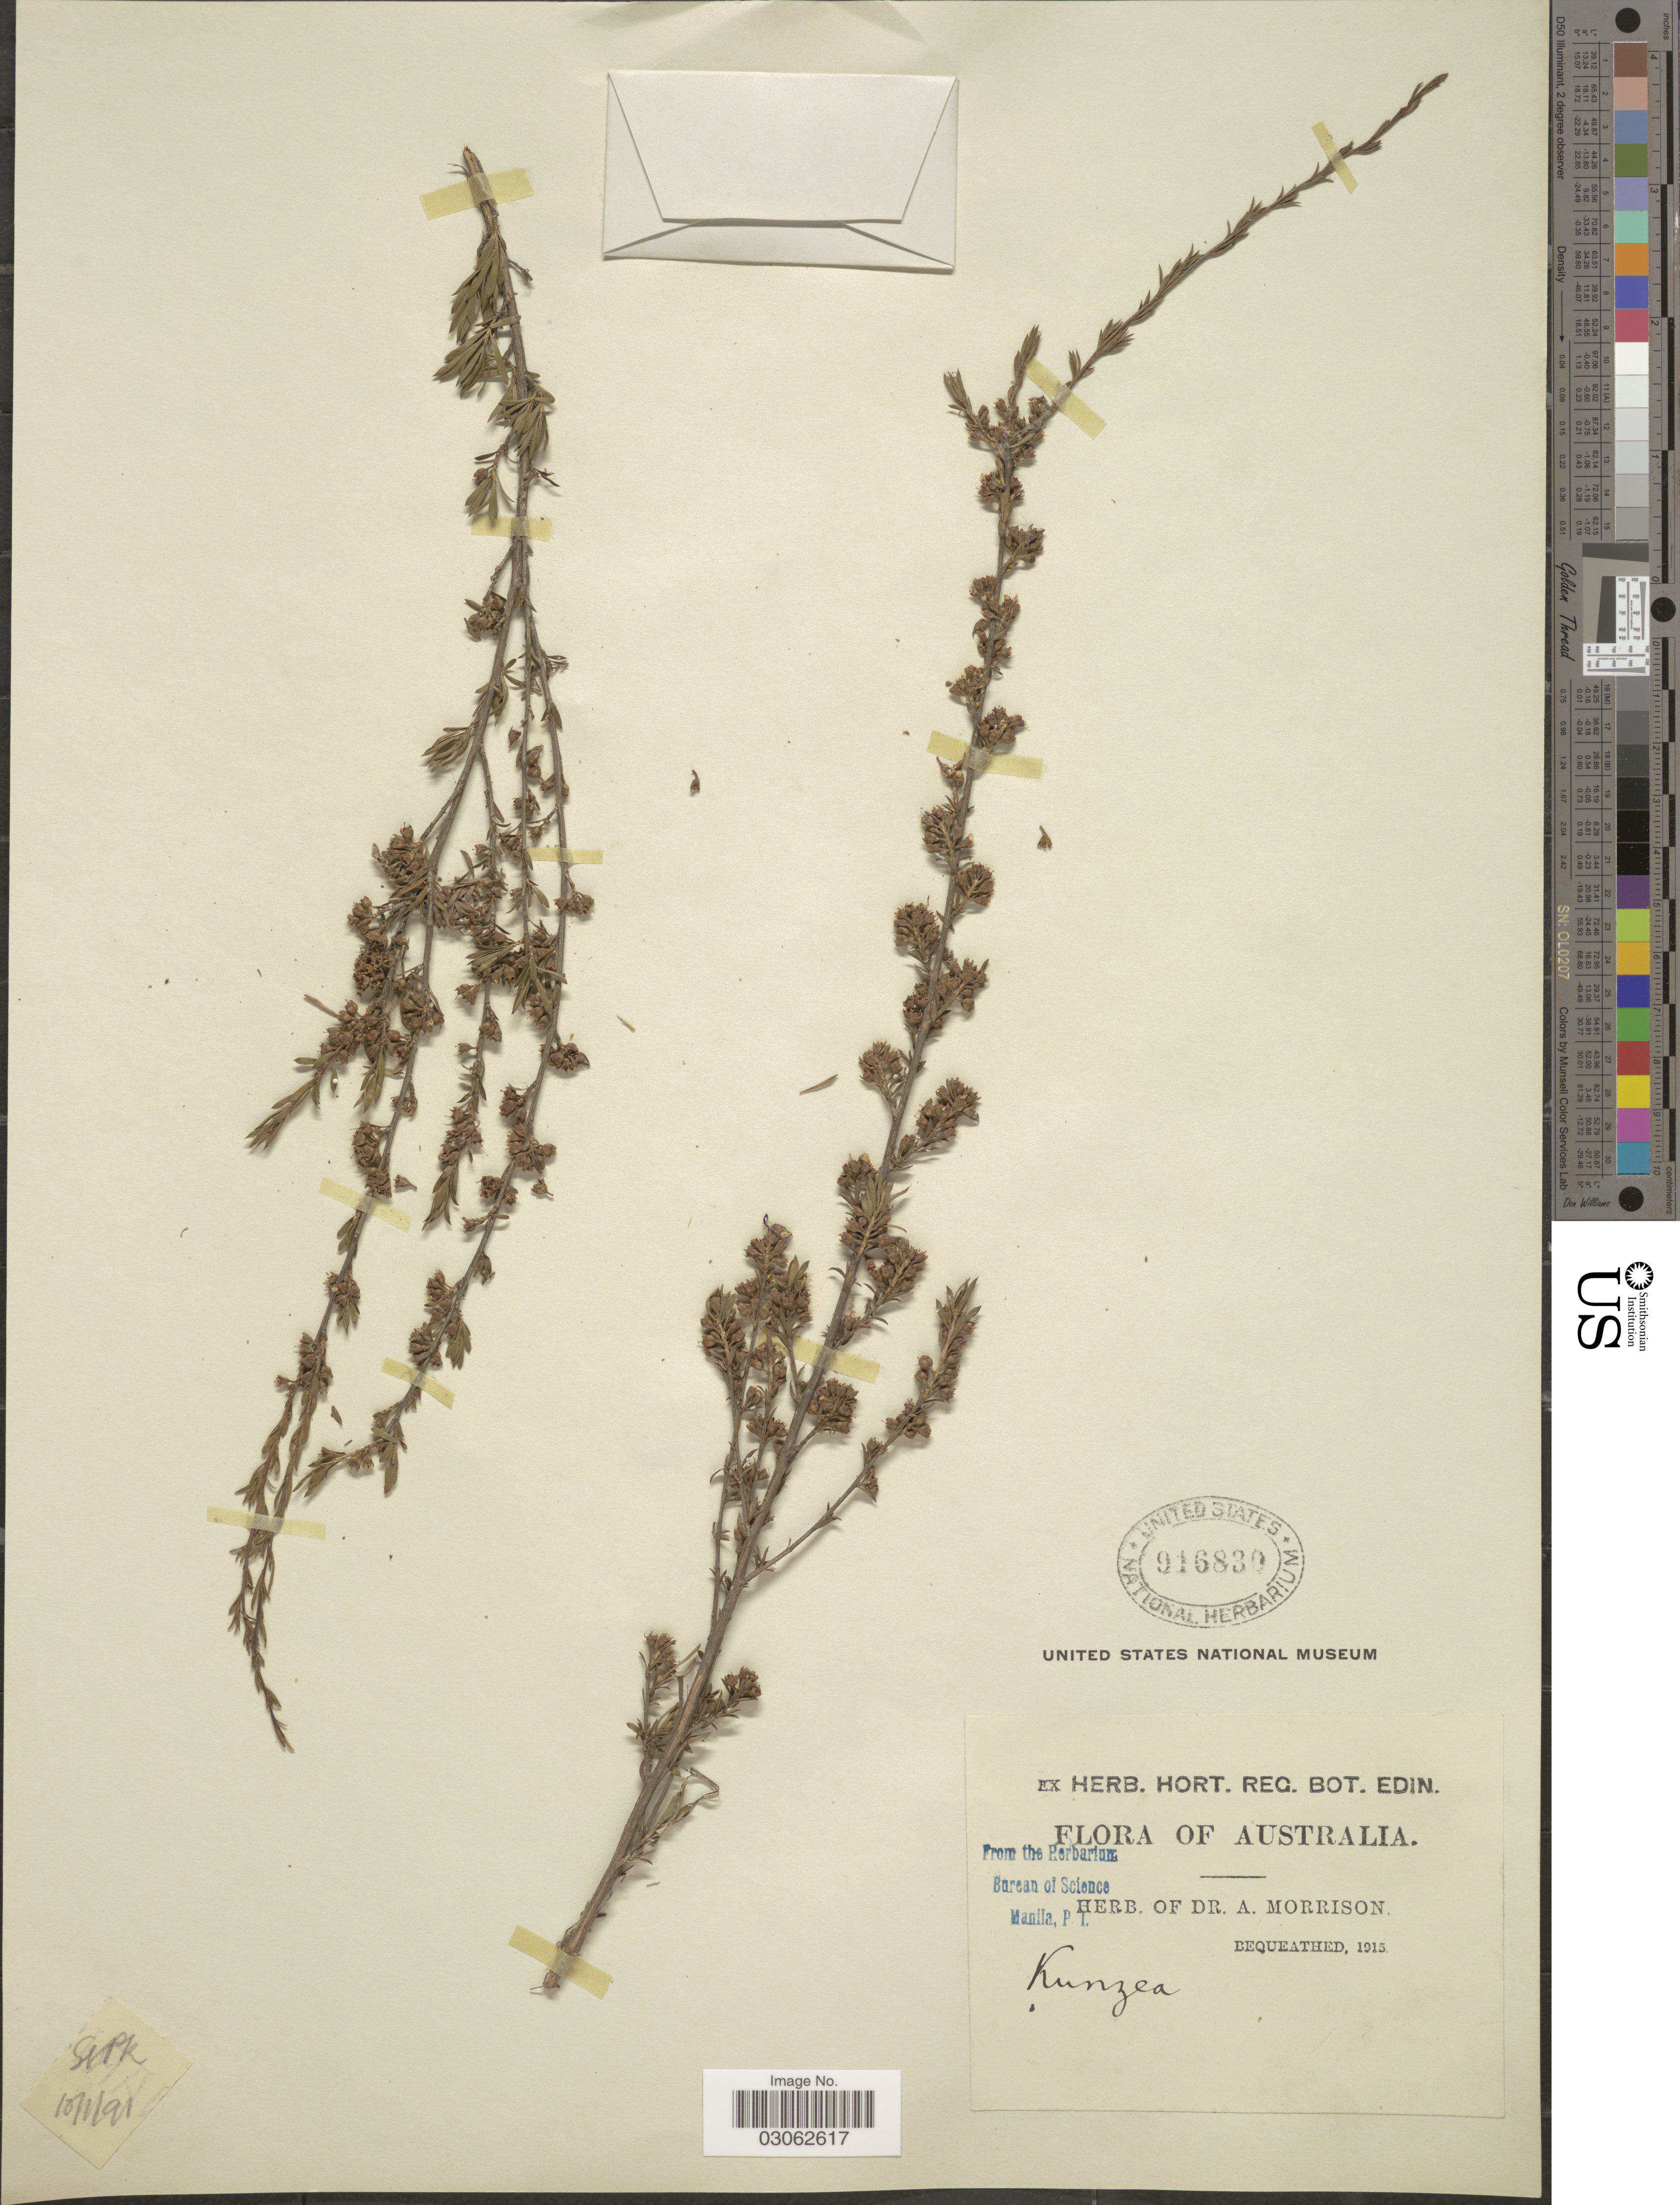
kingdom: Plantae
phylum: Tracheophyta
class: Magnoliopsida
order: Myrtales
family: Myrtaceae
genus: Leptospermopsis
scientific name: Leptospermopsis myrtifolia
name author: S. Moore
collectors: ex herb. Dr. A. Morrison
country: Australia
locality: Sipk [unsure placement]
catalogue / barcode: US 916839